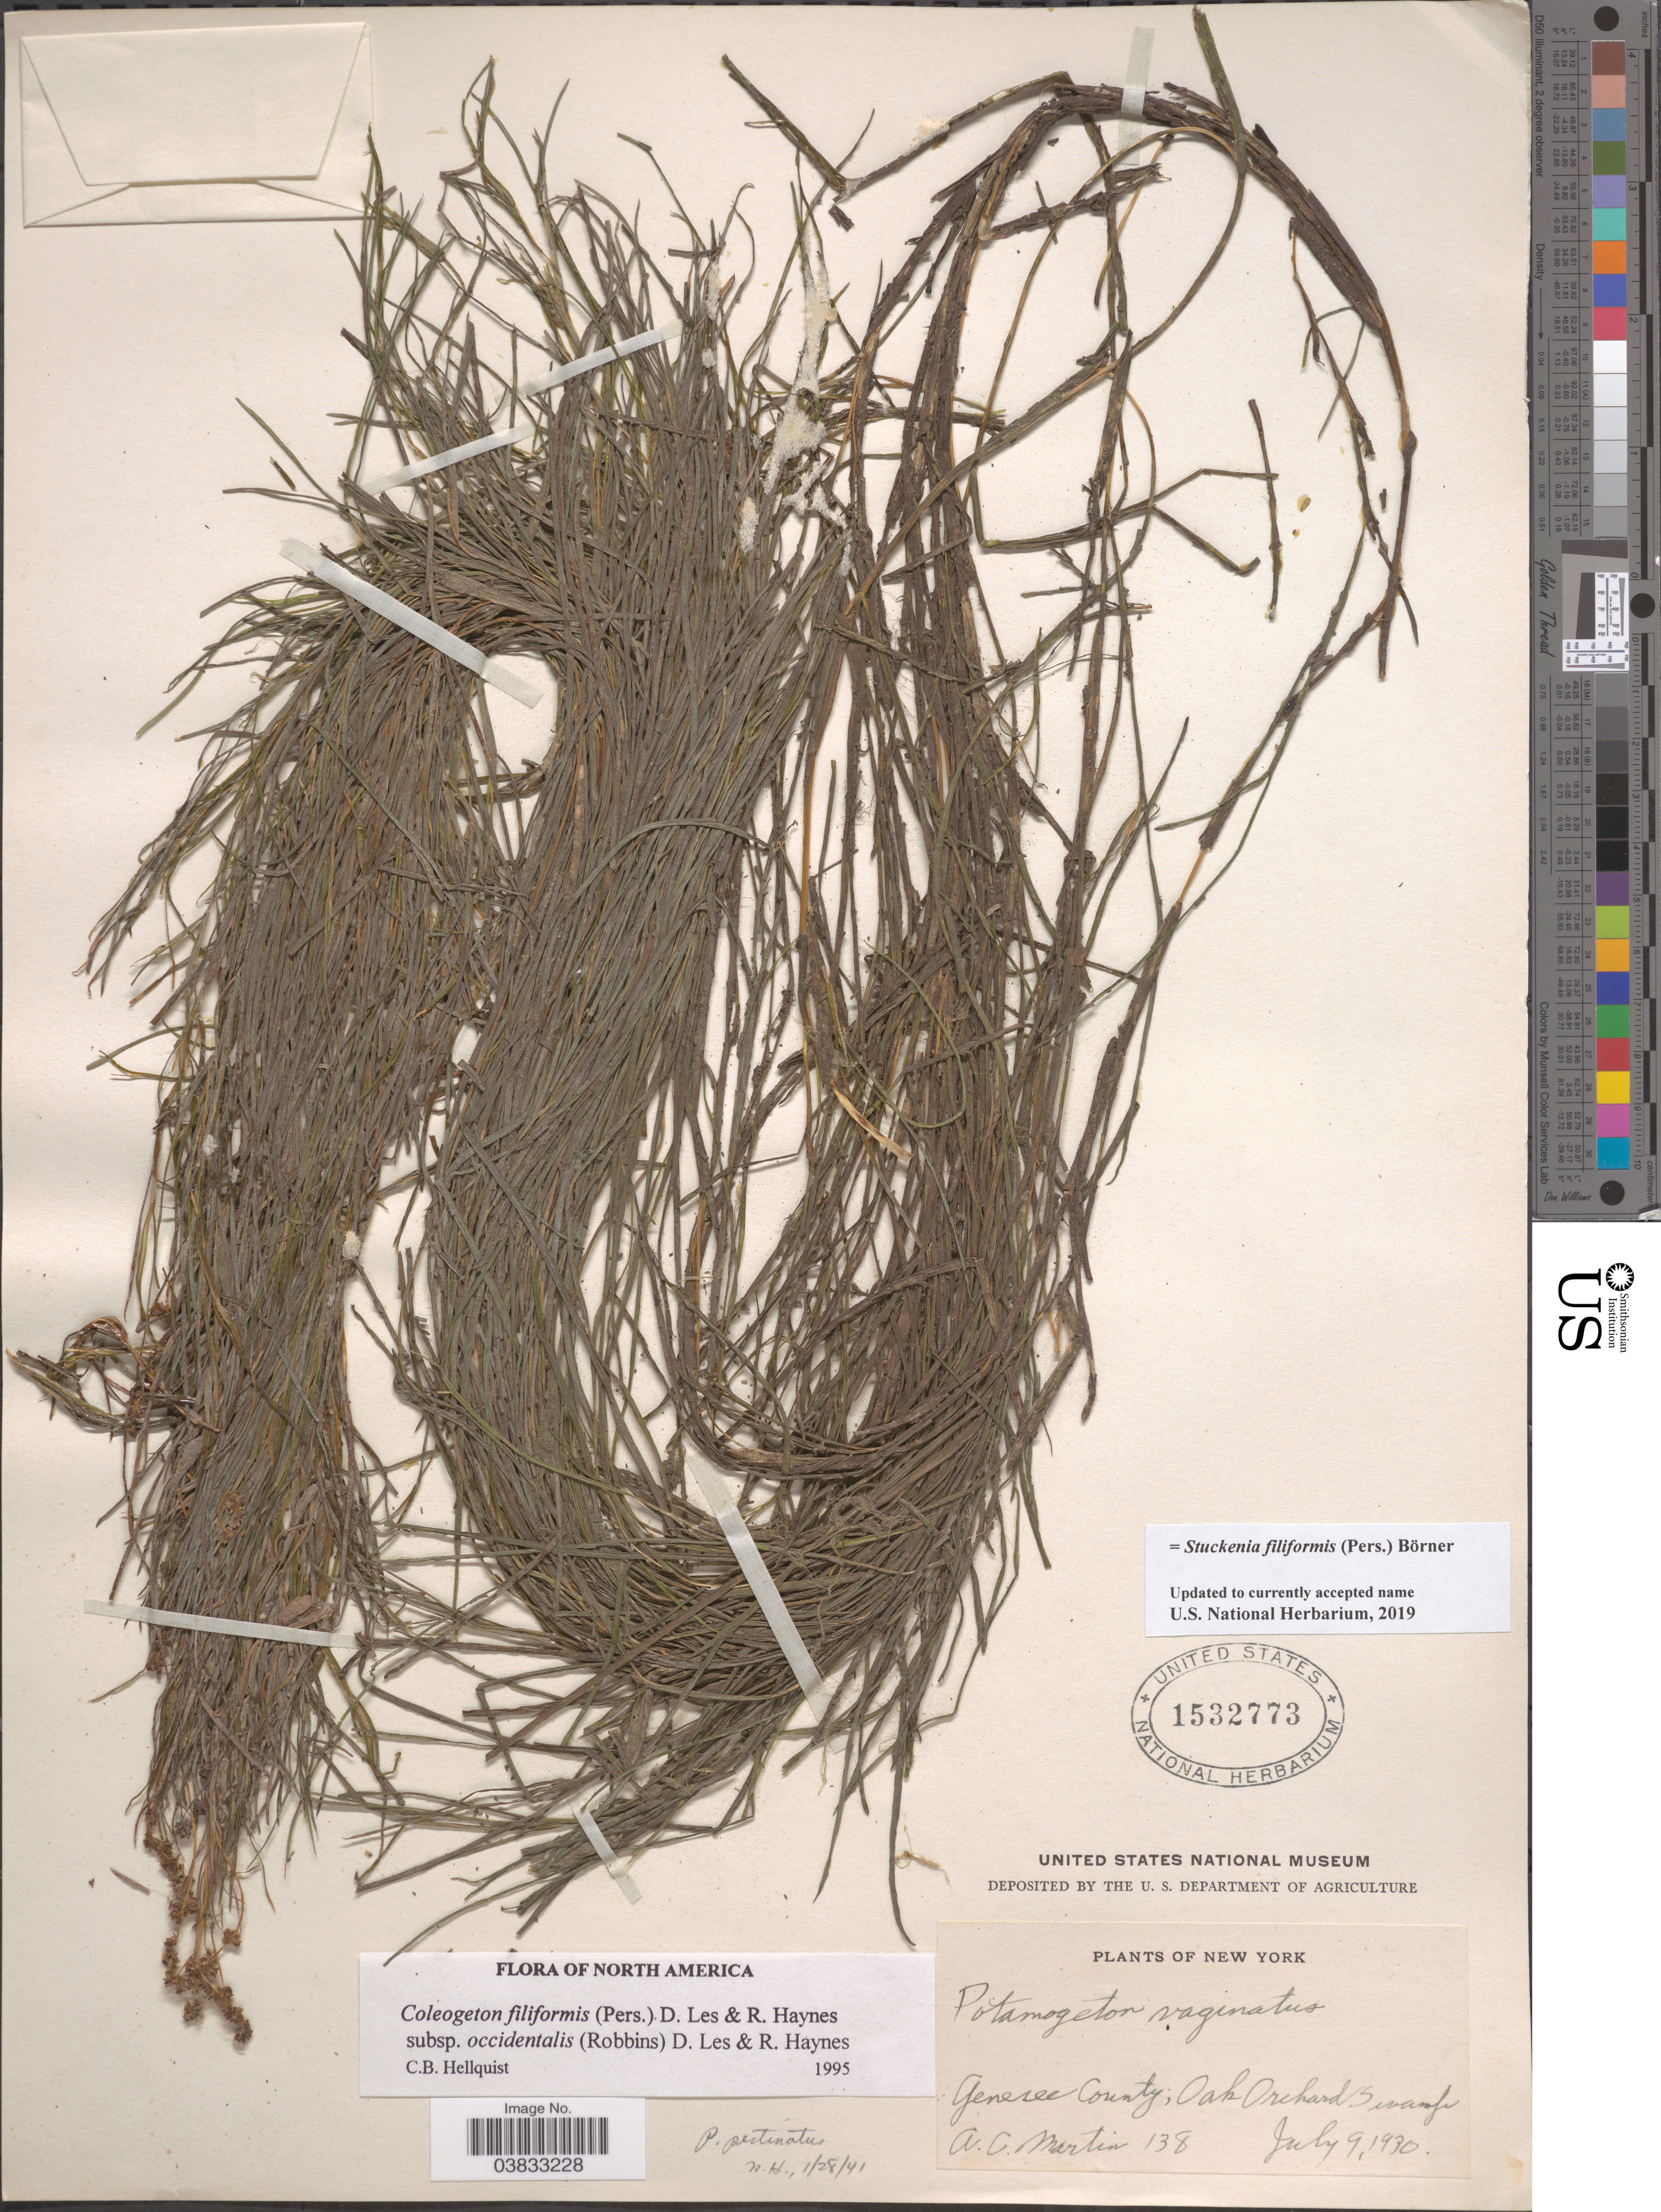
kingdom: Plantae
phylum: Tracheophyta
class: Liliopsida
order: Alismatales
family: Potamogetonaceae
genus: Stuckenia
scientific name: Stuckenia filiformis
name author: (Pers.) Börner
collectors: A. C. Martin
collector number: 138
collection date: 1930-07-09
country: United States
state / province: New York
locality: Genesee County; Oak Orchard Swamp.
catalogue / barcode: US 1532773